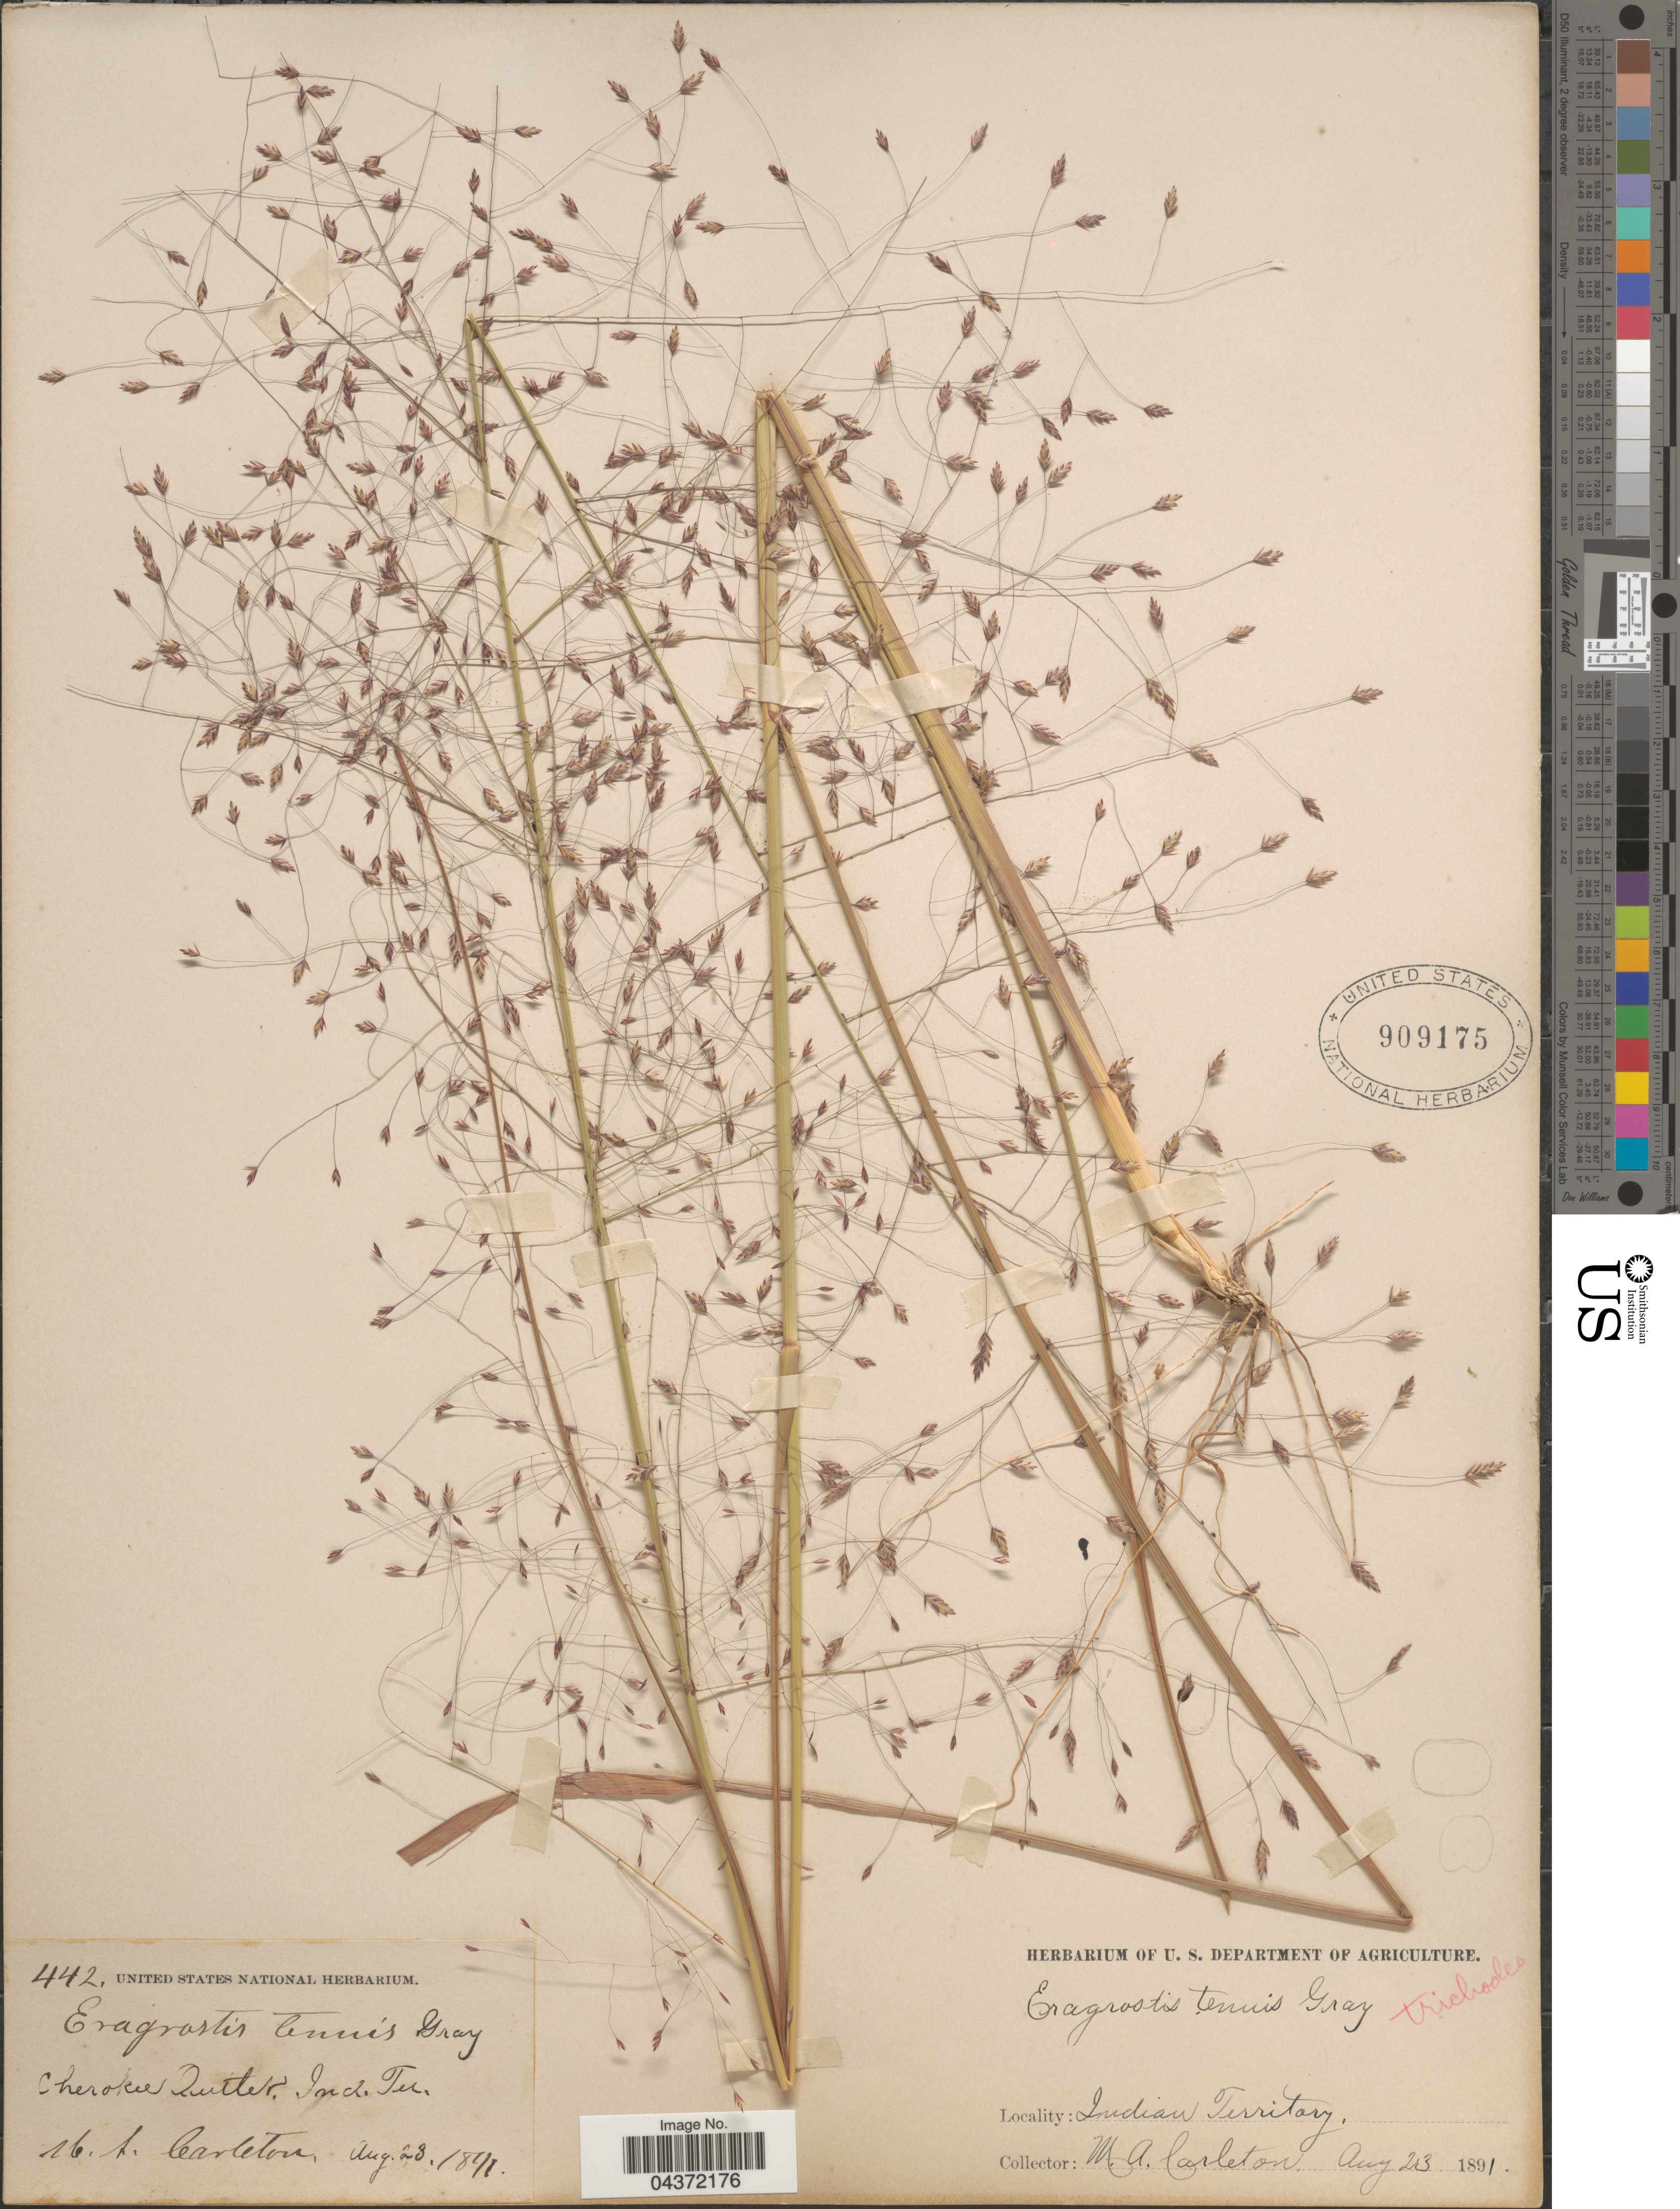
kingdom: Plantae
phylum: Tracheophyta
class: Liliopsida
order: Poales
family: Poaceae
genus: Eragrostis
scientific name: Eragrostis trichodes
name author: (Nutt.) Alph. Wood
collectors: M. A. Carleton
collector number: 442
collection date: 1891-08-23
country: United States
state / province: Oklahoma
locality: Cherokee Outlet. Indian Territory.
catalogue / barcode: US 909175